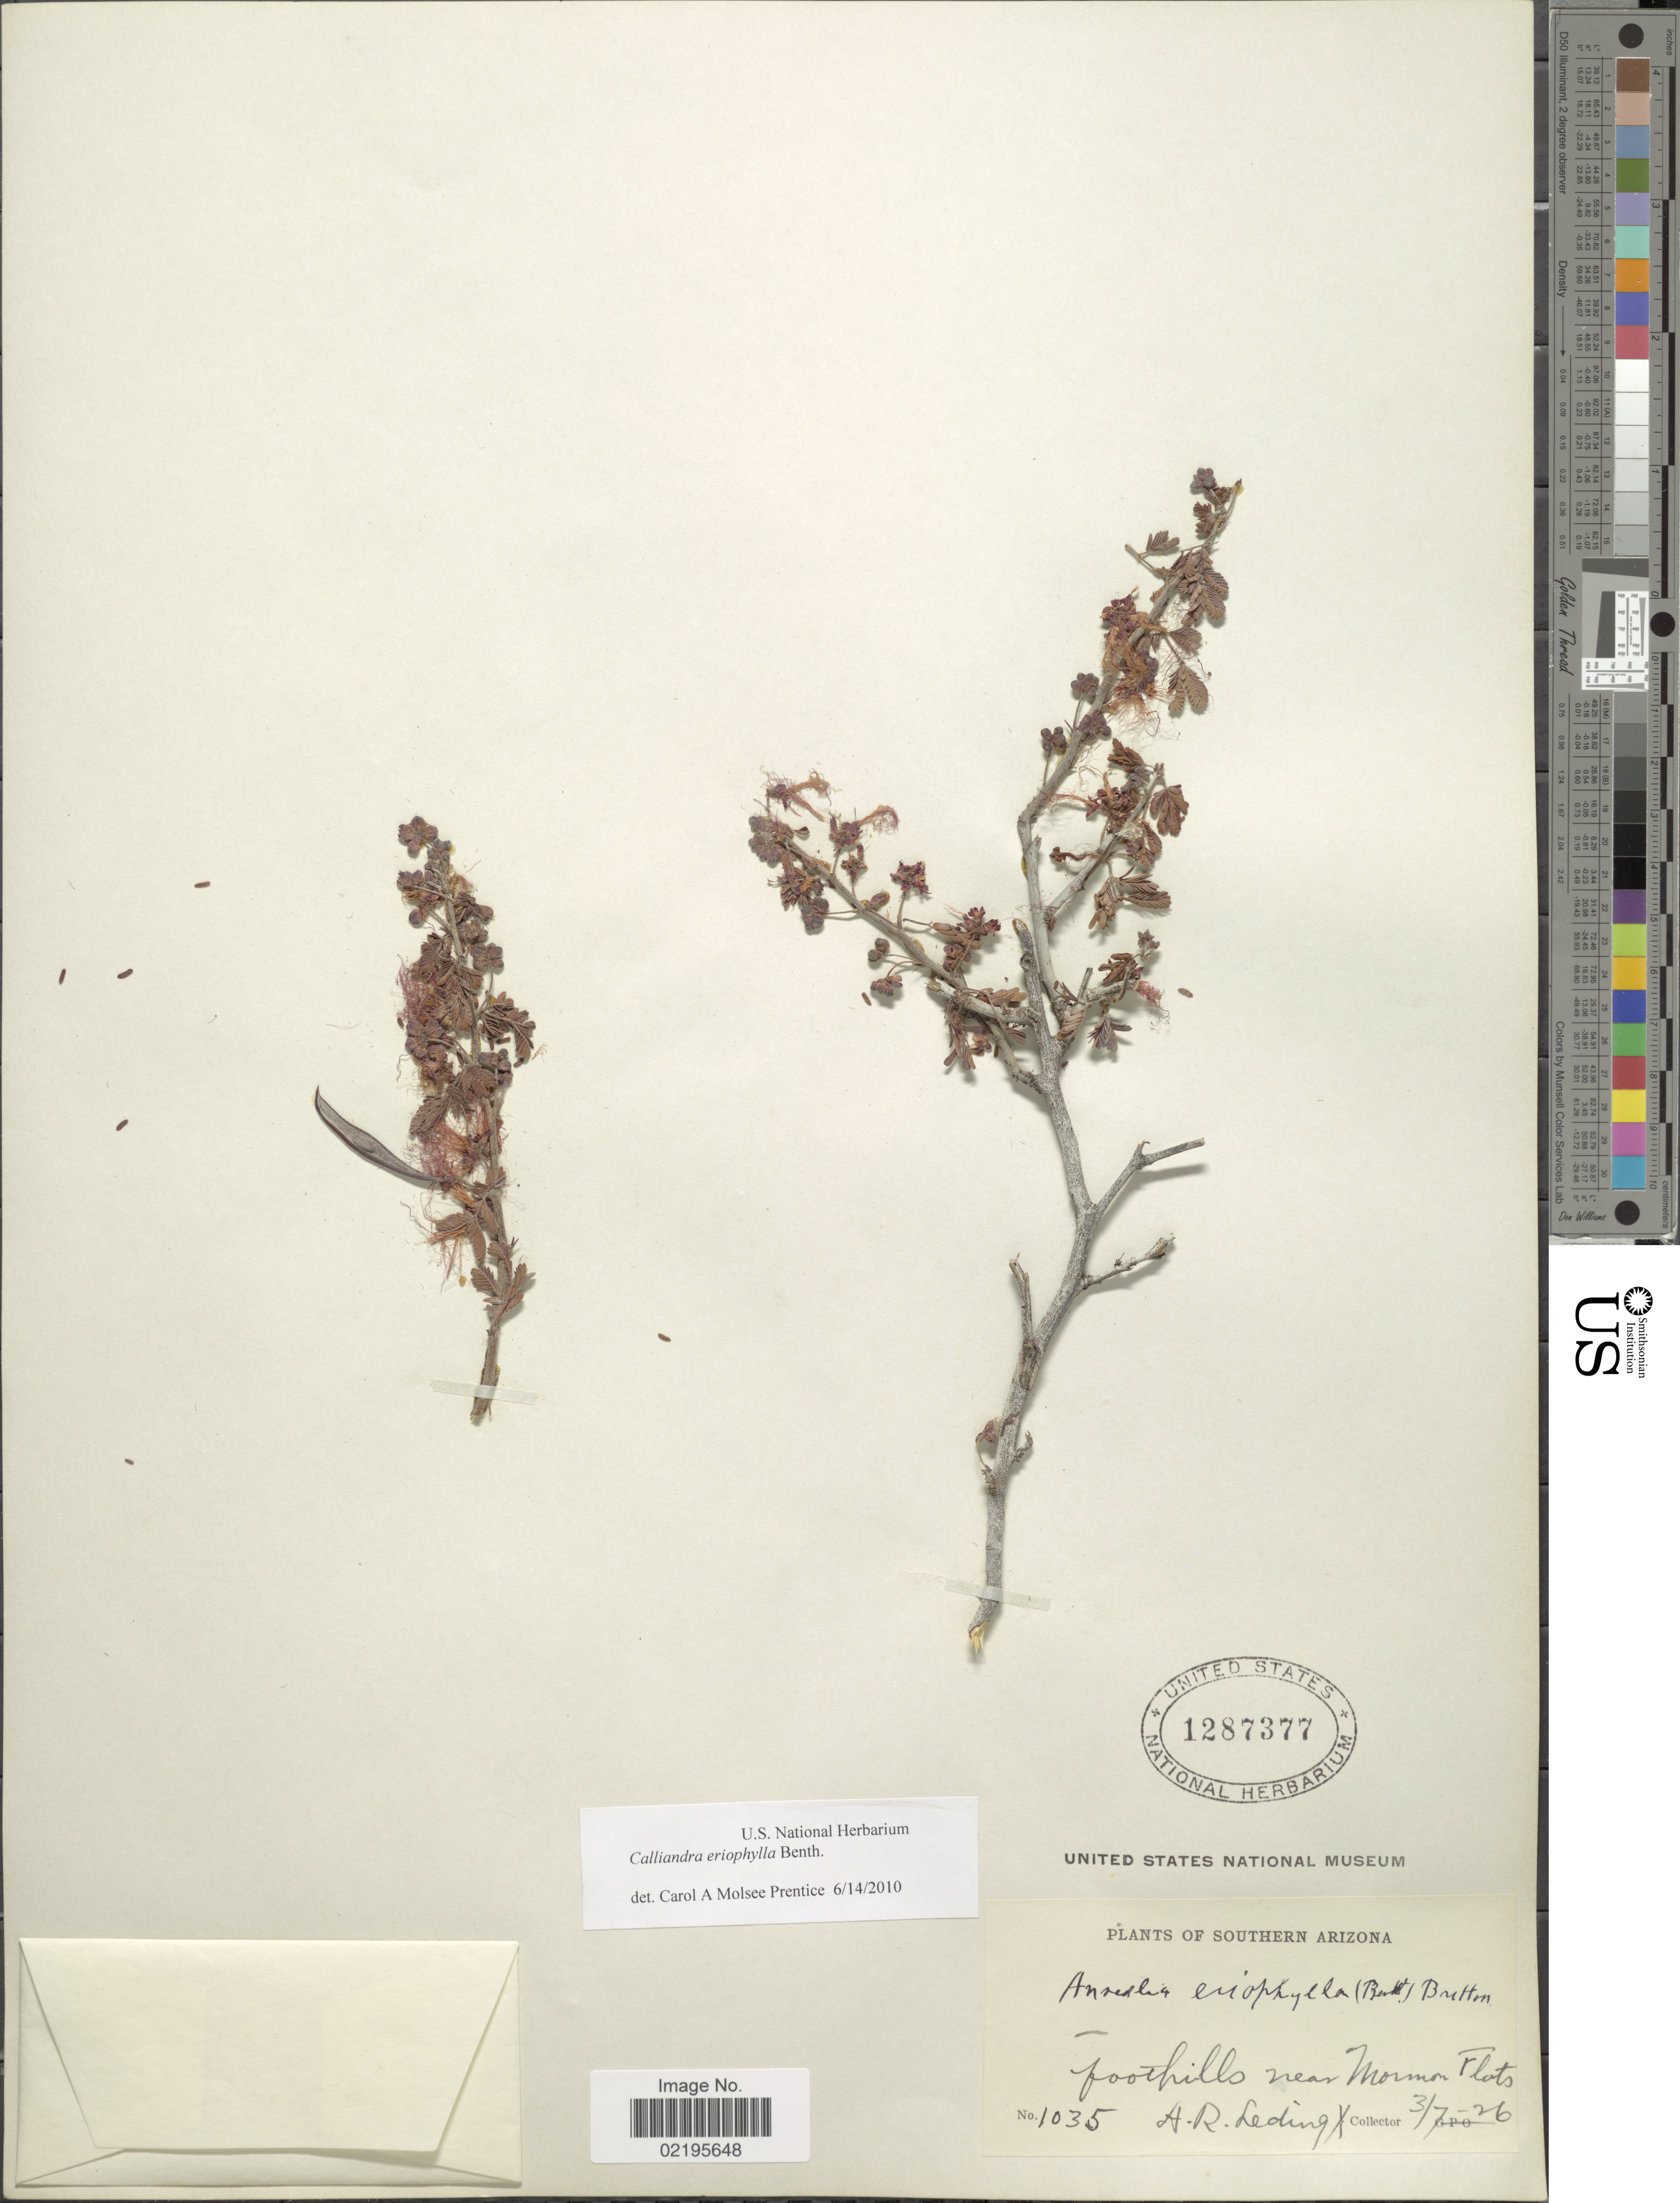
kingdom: Plantae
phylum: Tracheophyta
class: Magnoliopsida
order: Fabales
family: Fabaceae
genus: Calliandra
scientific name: Calliandra eriophylla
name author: Benth.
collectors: A. Leding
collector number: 1035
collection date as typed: Transcribed d/m/y: 7/3/26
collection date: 1926-03-07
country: United States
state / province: Arizona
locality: Southern Arizona, foothills near Mormon Flats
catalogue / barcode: US 1287377